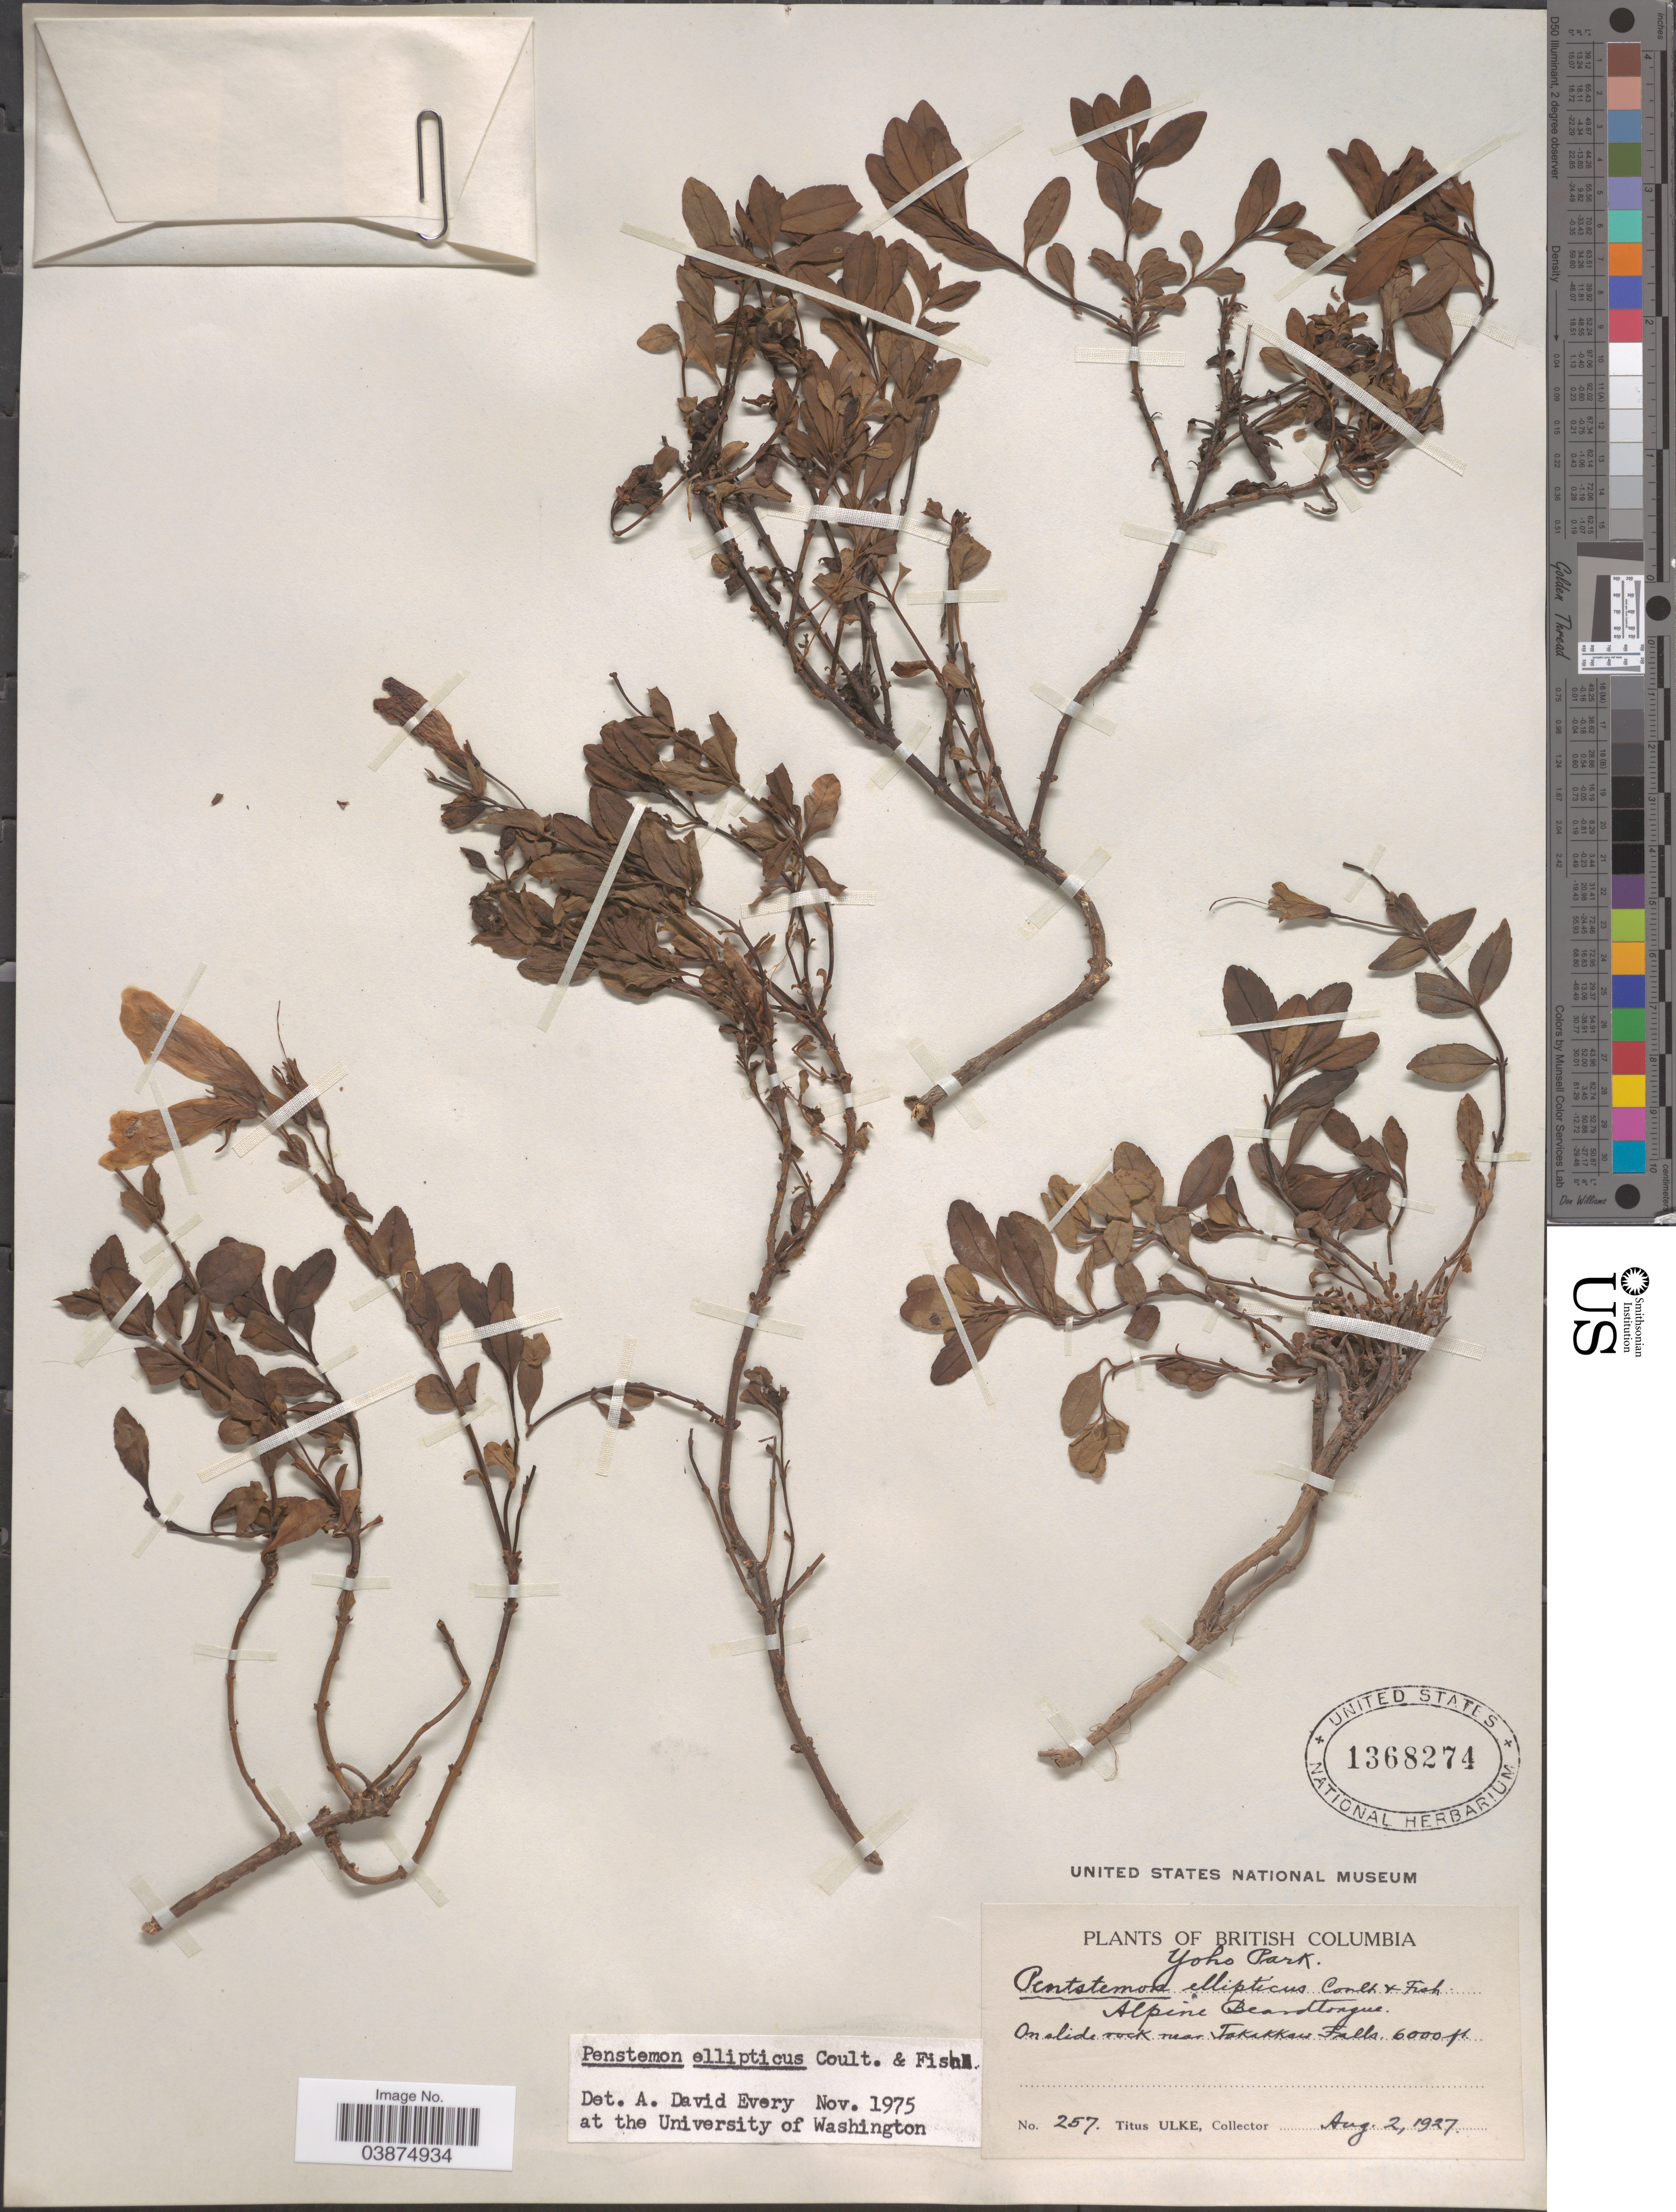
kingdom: Plantae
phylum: Tracheophyta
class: Magnoliopsida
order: Lamiales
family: Plantaginaceae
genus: Penstemon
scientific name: Penstemon ellipticus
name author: Greene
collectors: T. Ulke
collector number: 257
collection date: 1927-08-02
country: Canada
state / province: British Columbia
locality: Yoho Park. Near Takakkaw Falls.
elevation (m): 1829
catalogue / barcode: US 1368274